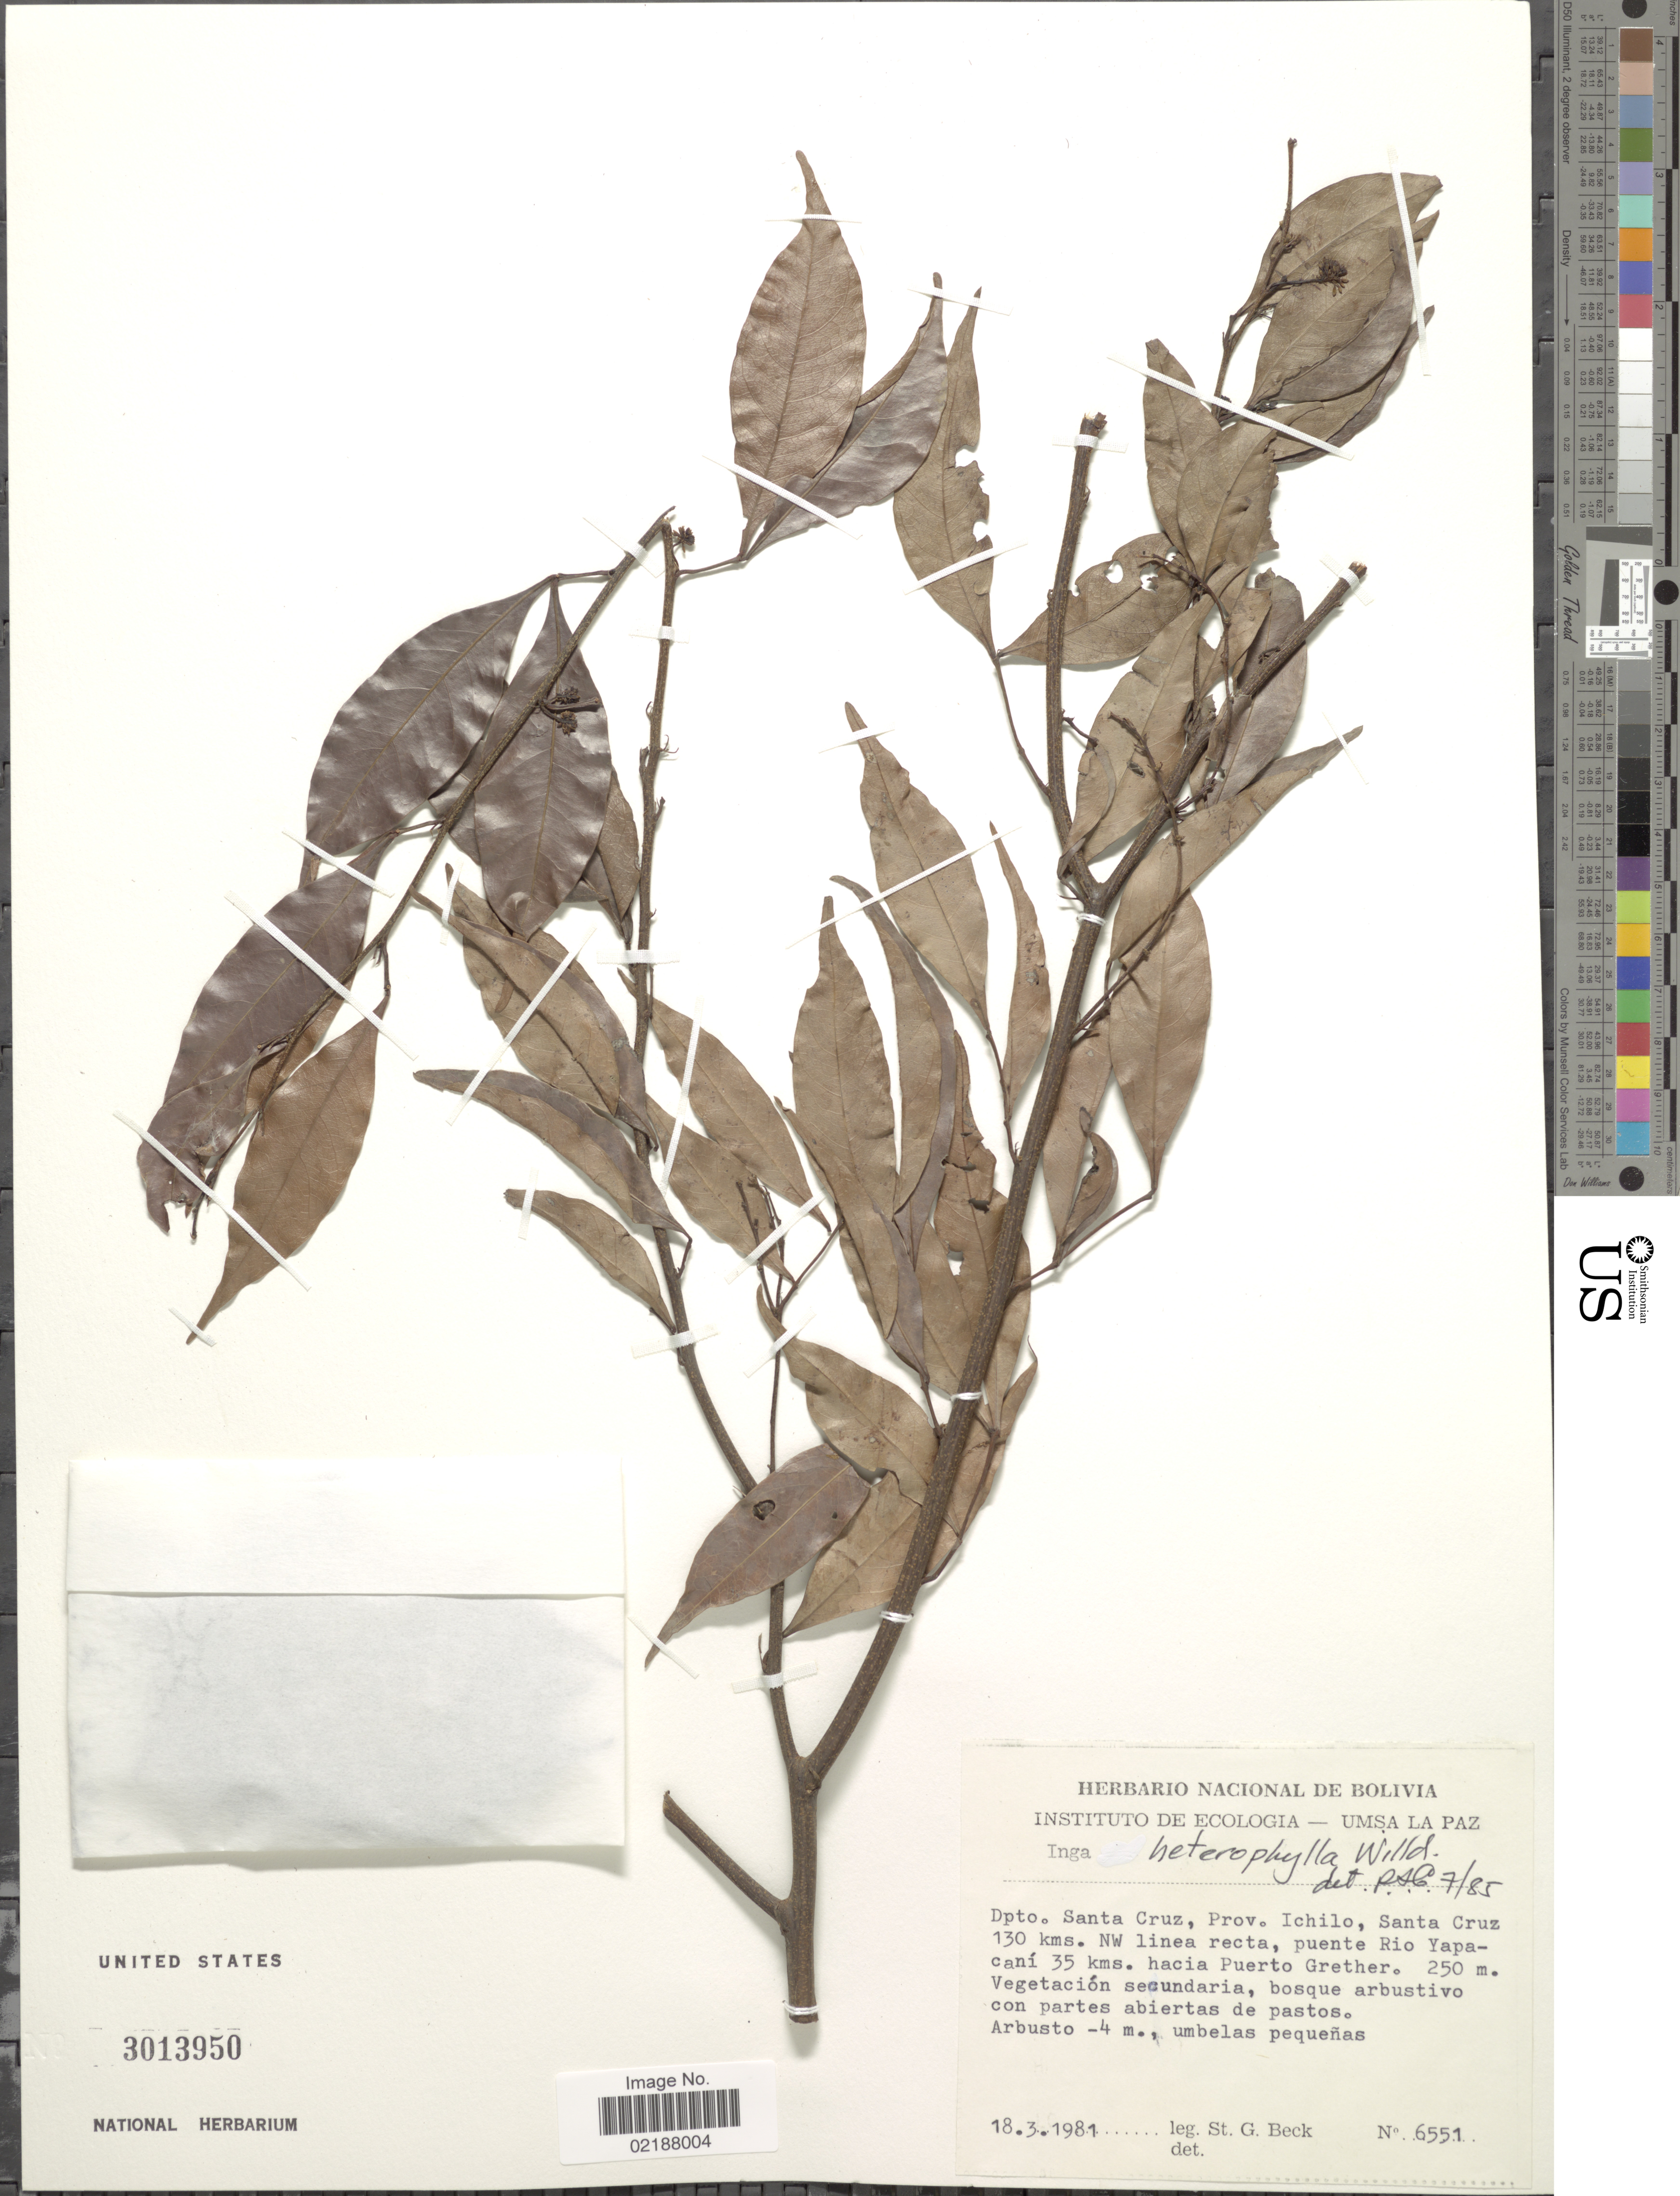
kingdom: Plantae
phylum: Tracheophyta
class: Magnoliopsida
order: Fabales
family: Fabaceae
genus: Inga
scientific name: Inga heterophylla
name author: Willd.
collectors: S. Beck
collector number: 6551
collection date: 1981-03-18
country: Bolivia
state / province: Santa Cruz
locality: Dpto. Santa Cruz, Prov. Ichilo, Santa Cruz 130 kms. NW linea recta, puente Rio Yapacani 35 kms. hacia Puerto Grether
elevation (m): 250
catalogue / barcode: US 3013950